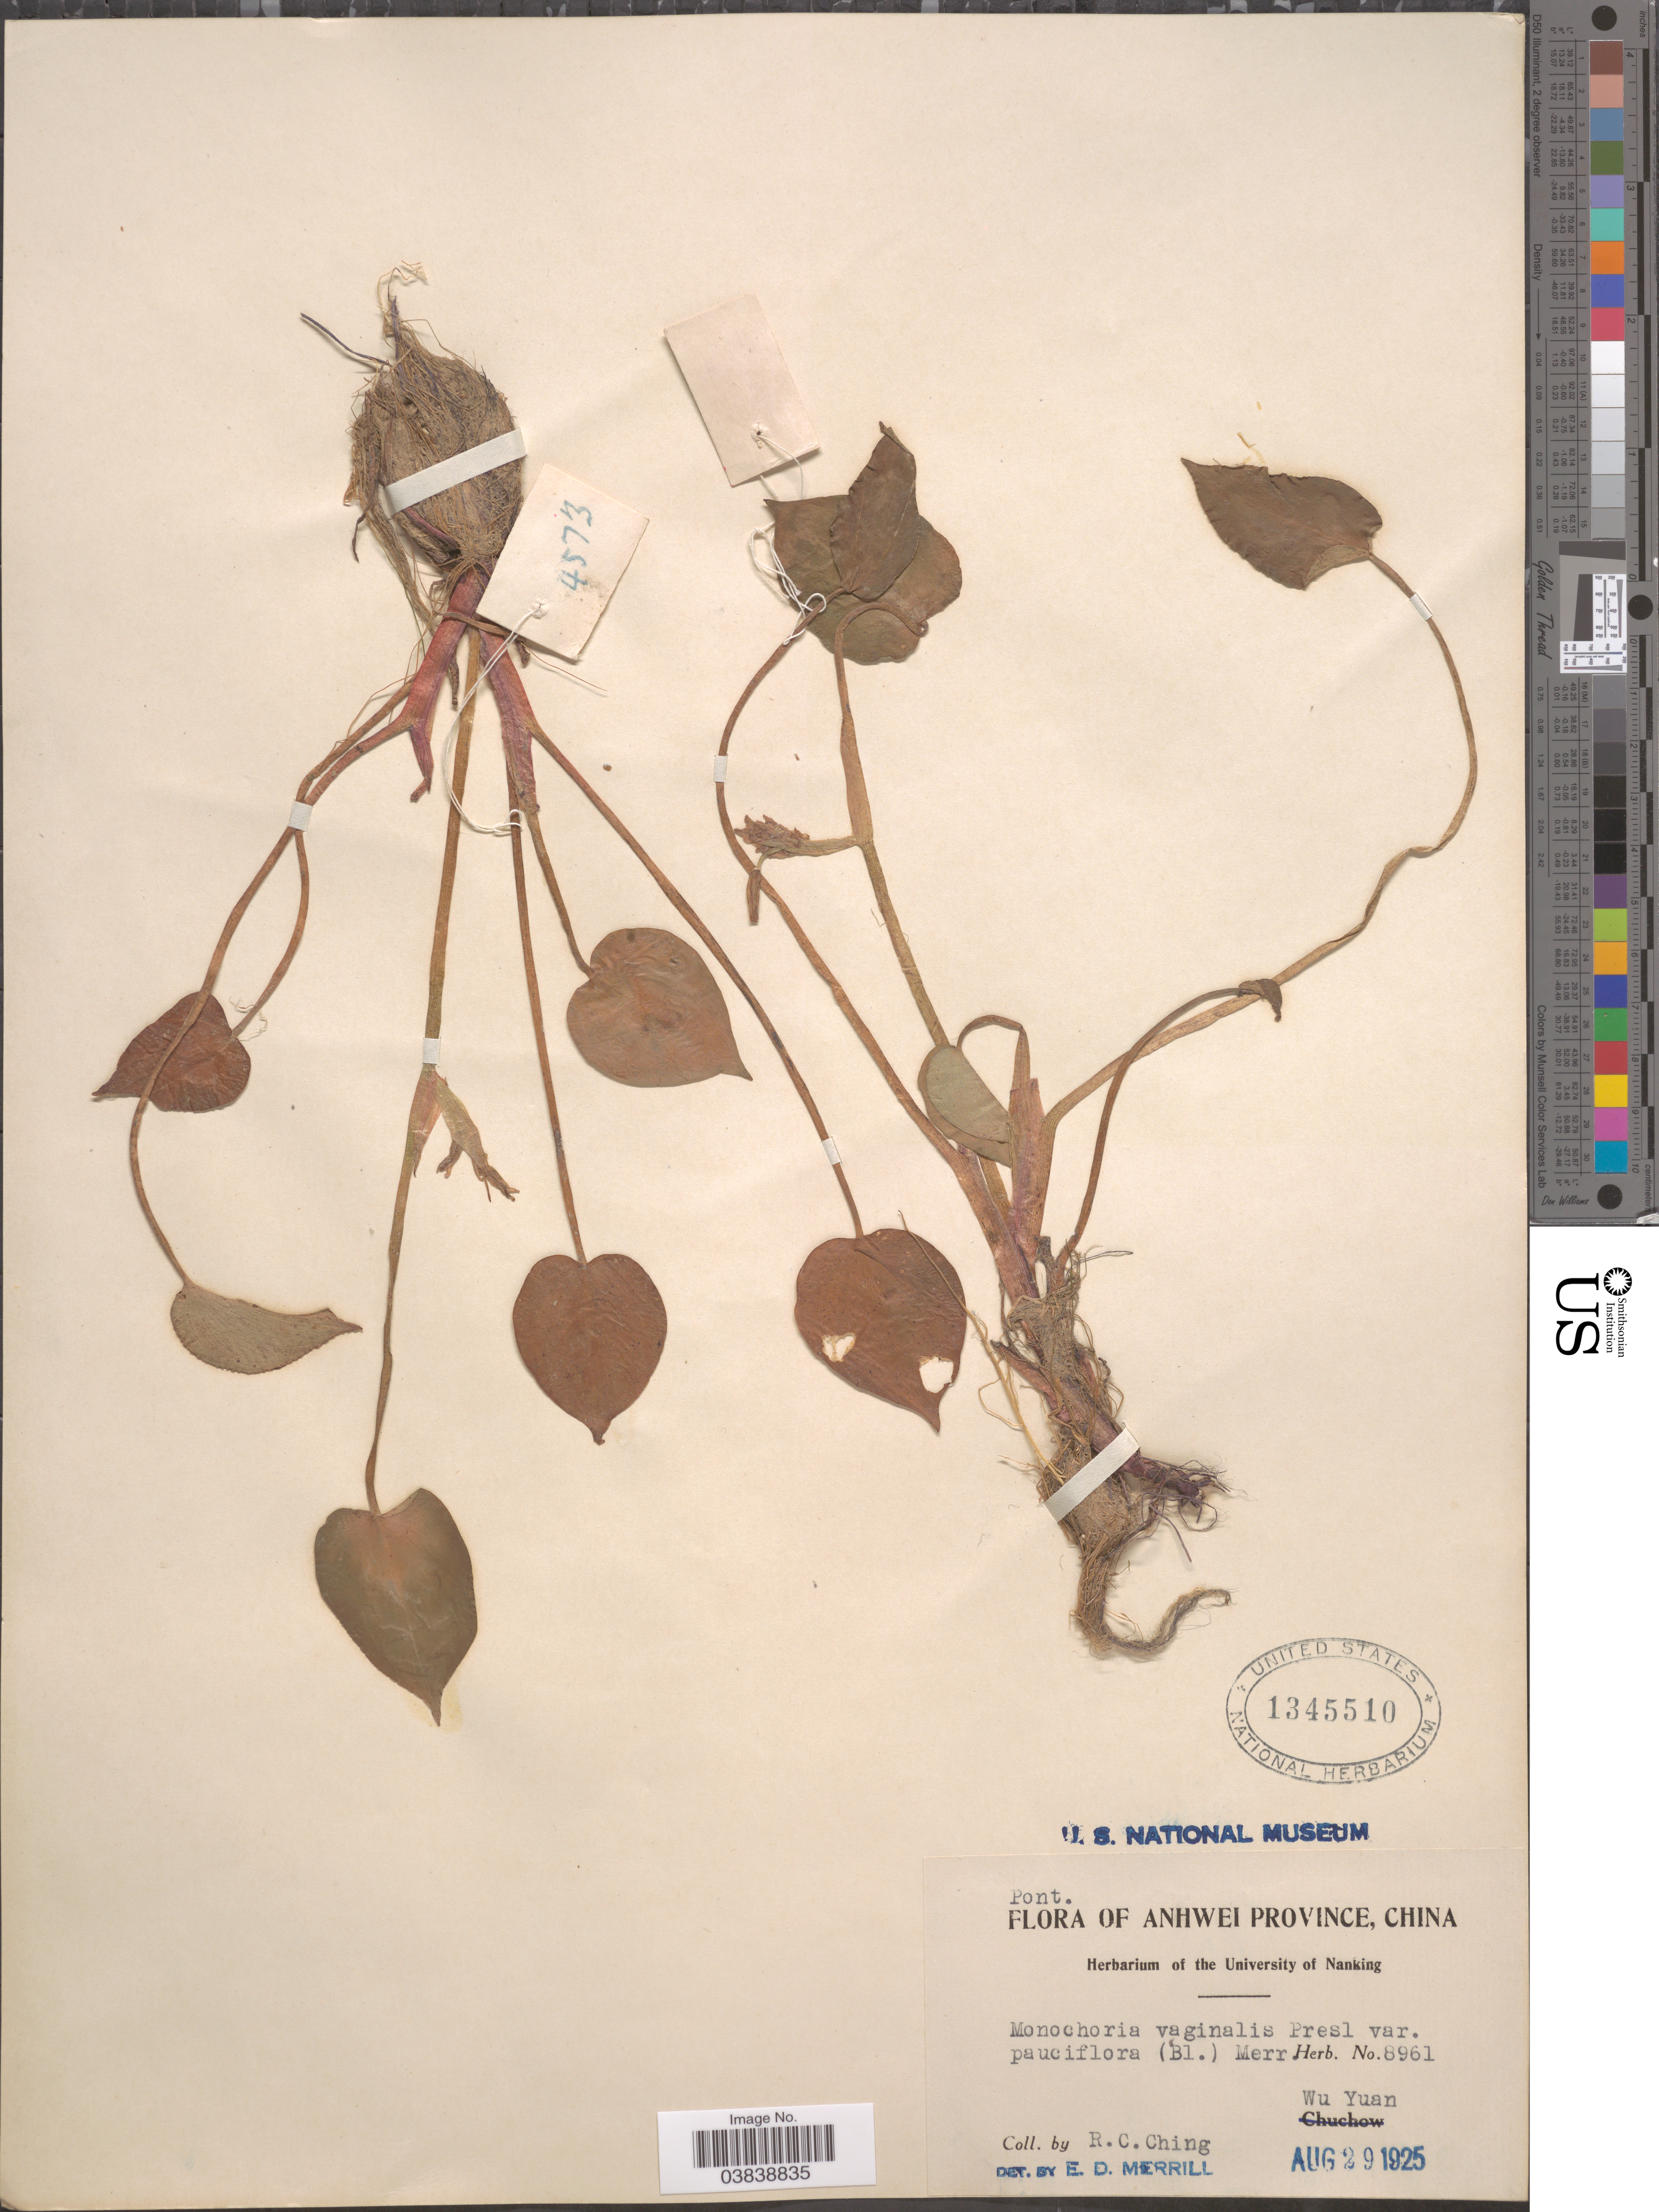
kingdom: Plantae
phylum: Tracheophyta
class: Liliopsida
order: Commelinales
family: Pontederiaceae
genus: Monochoria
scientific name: Monochoria vaginalis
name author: (Burm. f.) C. Presl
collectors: R. C. Ching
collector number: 8961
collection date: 1925-08-29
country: China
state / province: Anhui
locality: Anhwei Province. Wu Yuan.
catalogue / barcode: US 1345510